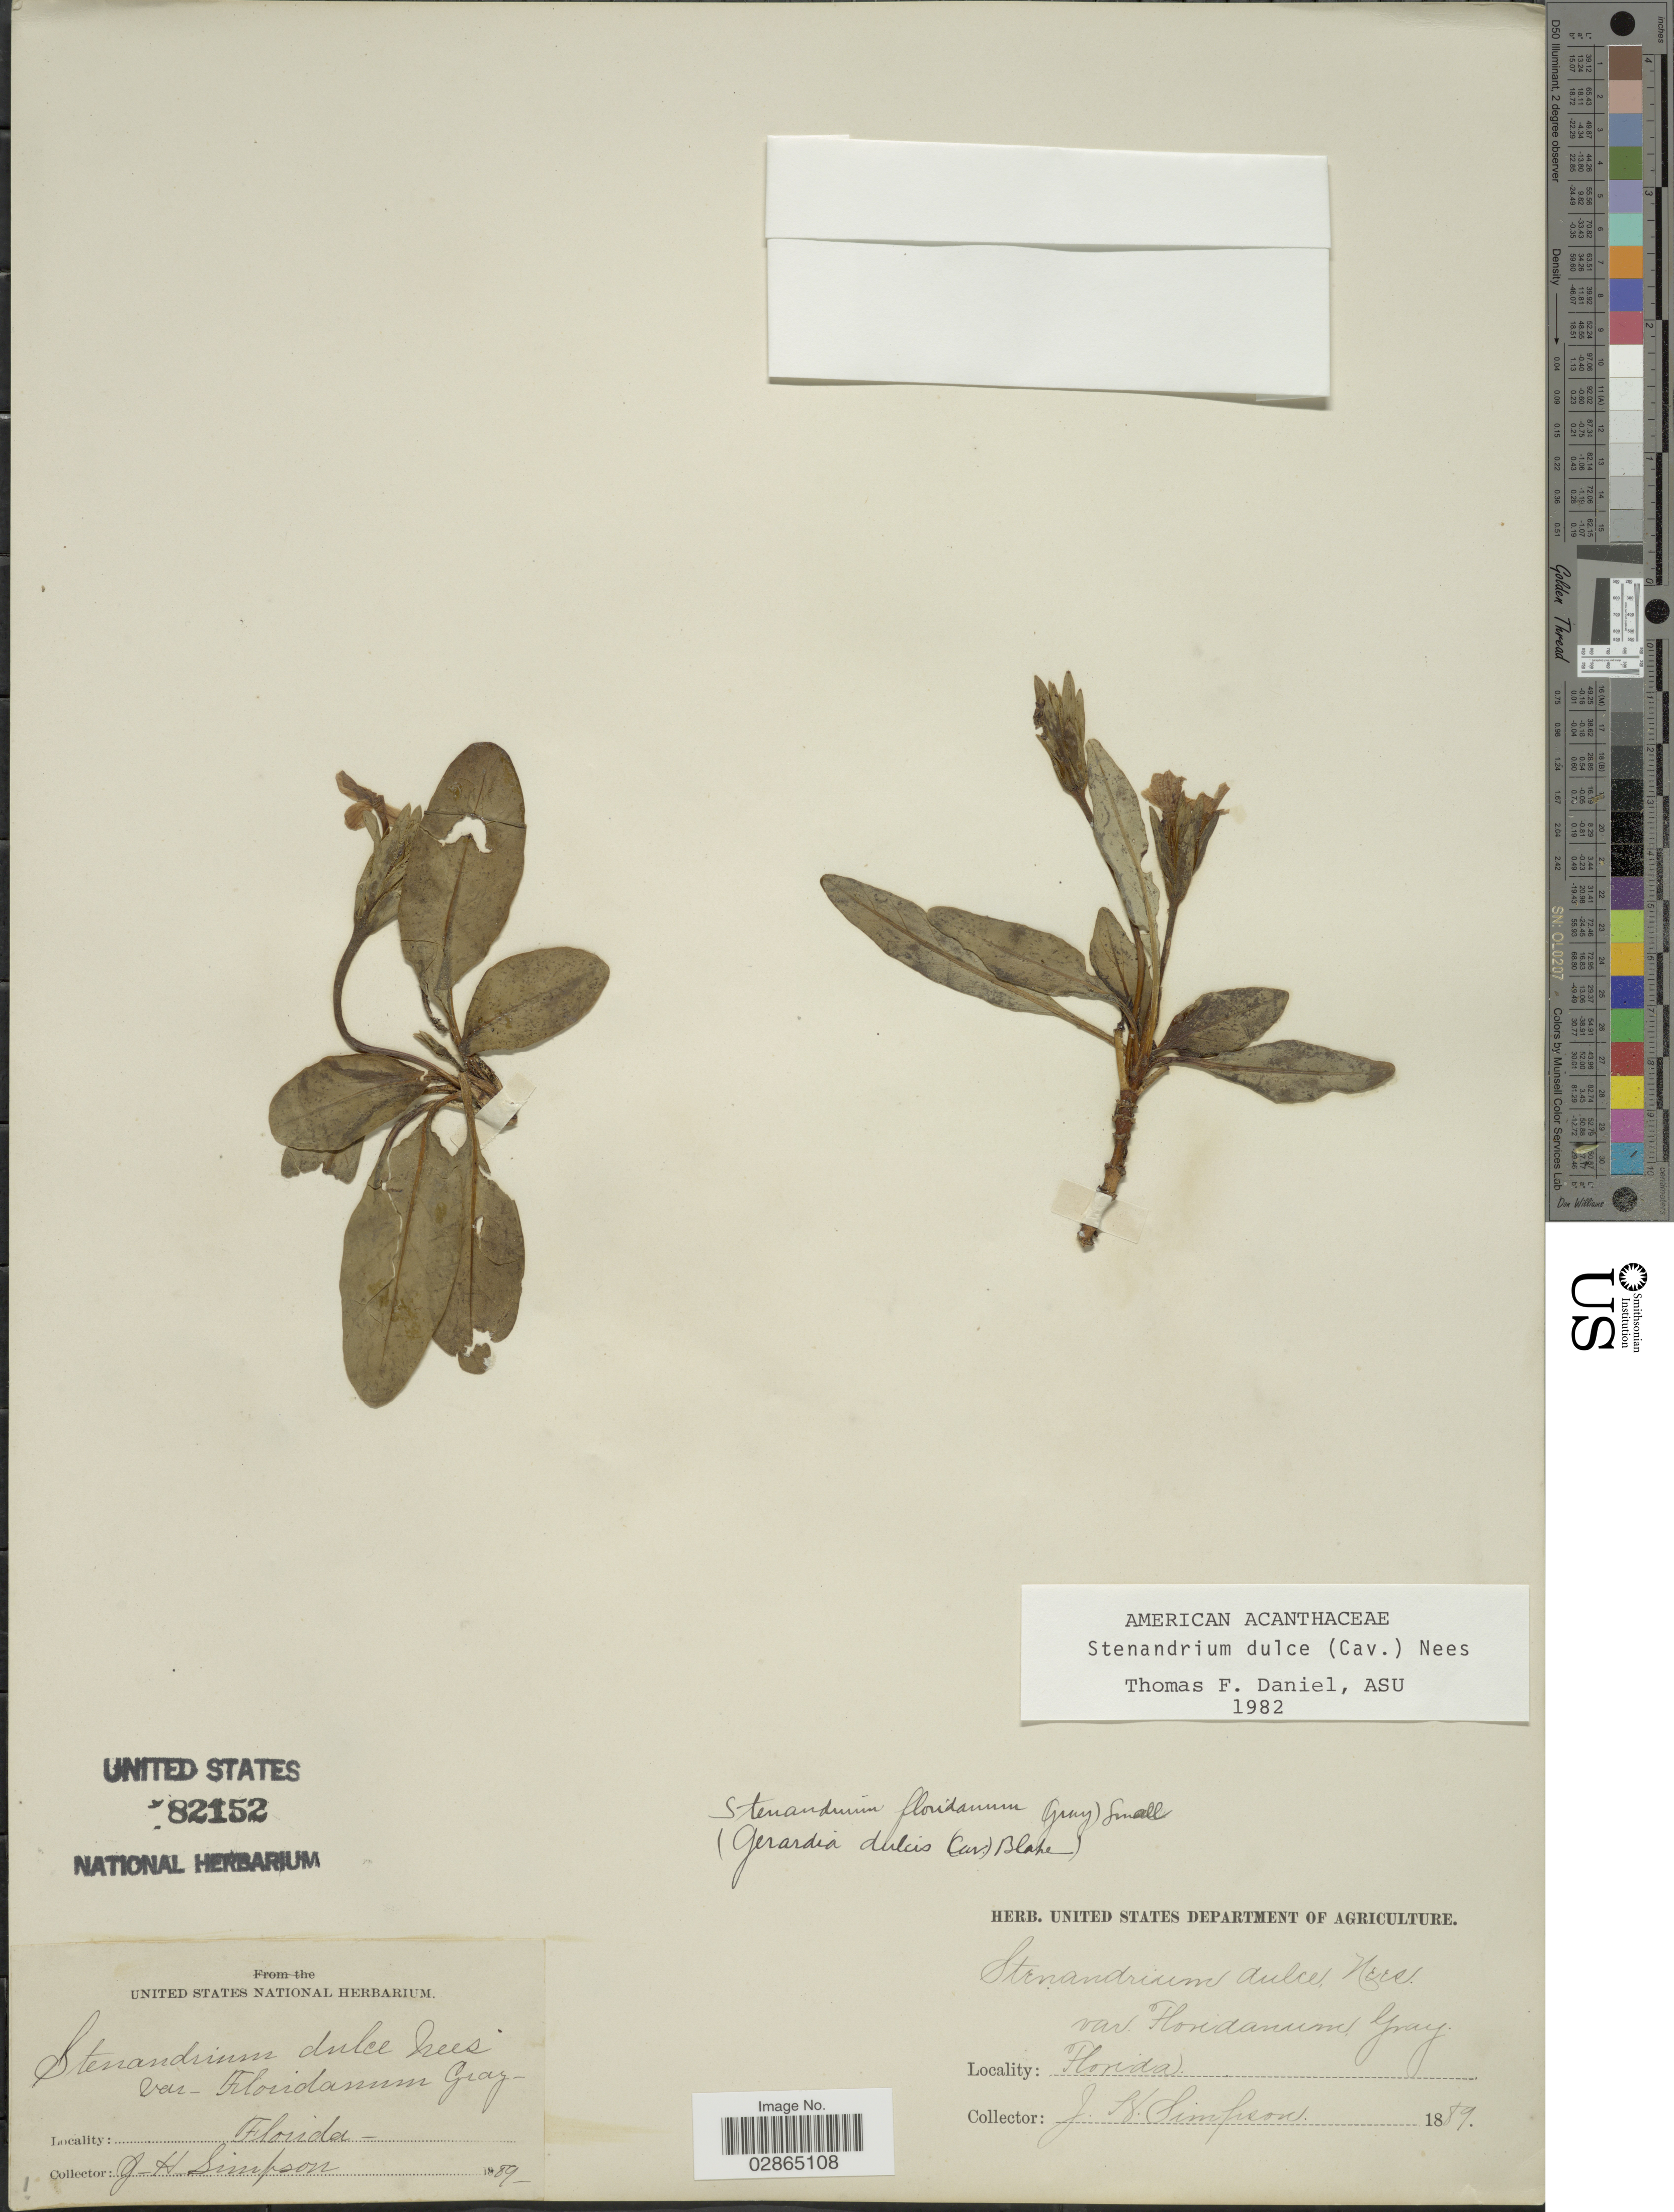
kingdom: Plantae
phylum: Tracheophyta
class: Magnoliopsida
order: Lamiales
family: Acanthaceae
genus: Stenandrium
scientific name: Stenandrium floridanum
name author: (A. Gray) Small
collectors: J. H. Simpson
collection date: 1889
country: United States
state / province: Florida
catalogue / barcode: US 82152